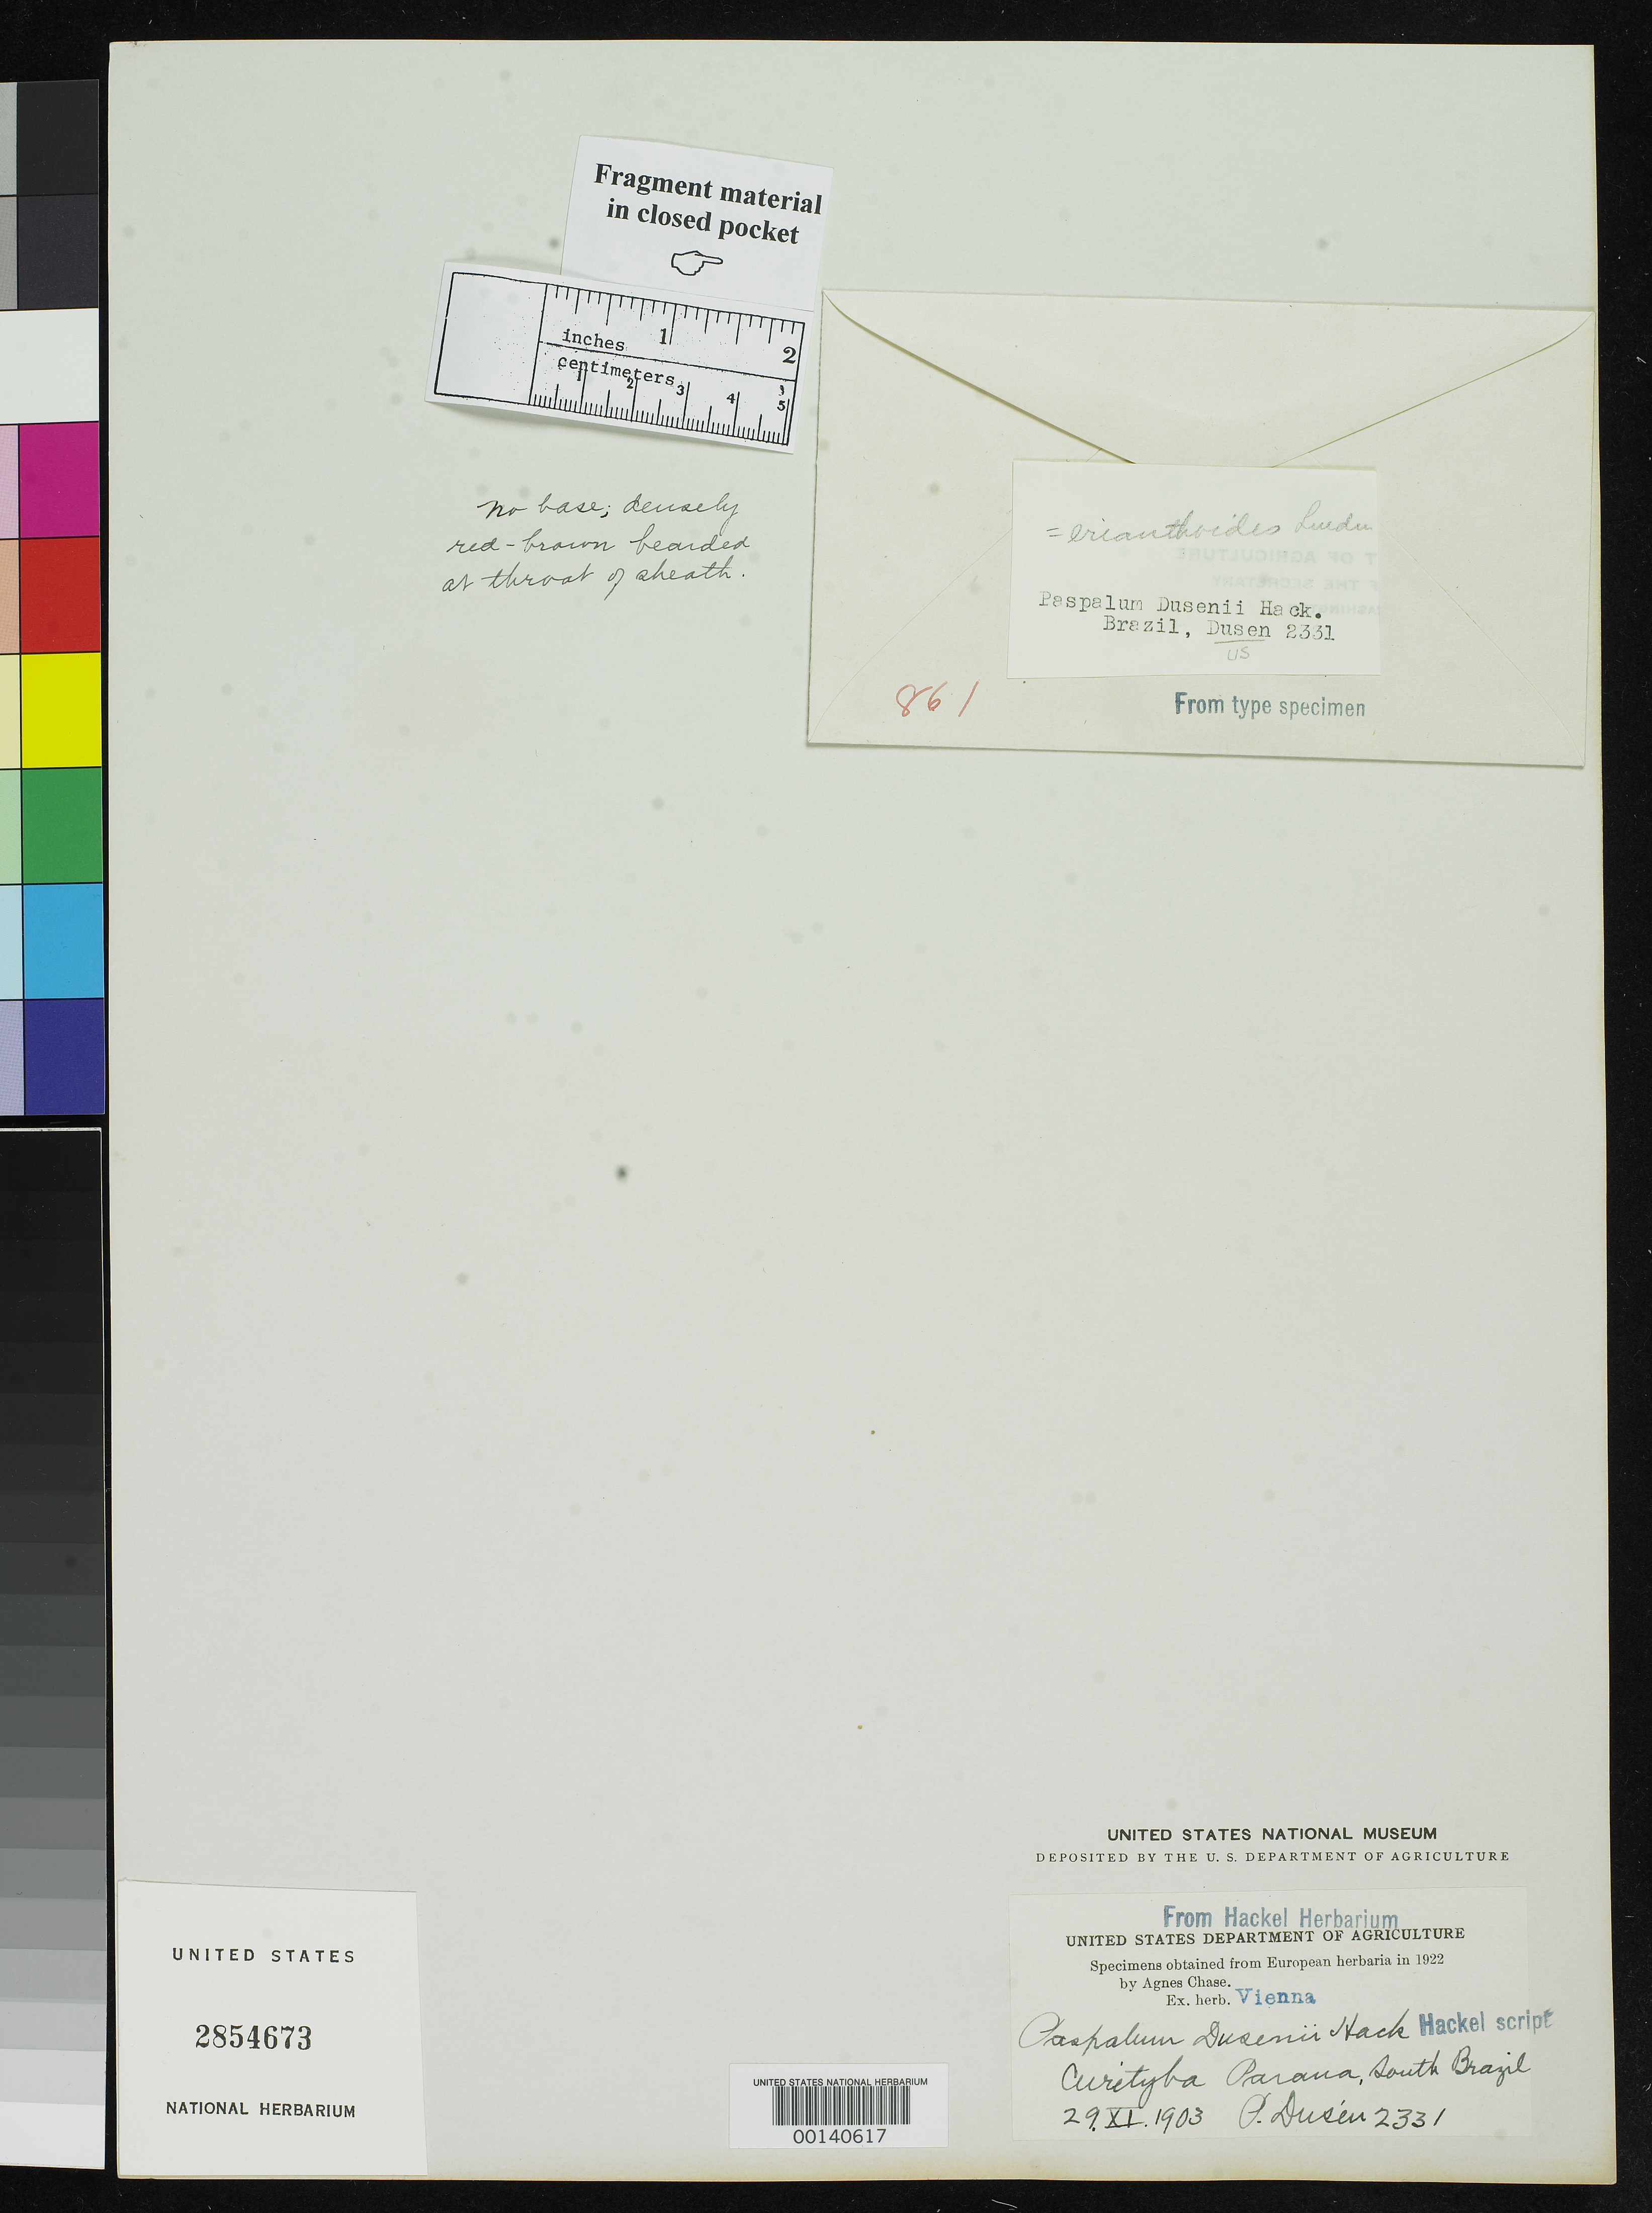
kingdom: Plantae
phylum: Tracheophyta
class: Liliopsida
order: Poales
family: Poaceae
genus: Paspalum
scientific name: Paspalum dusenii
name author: Hack. in Dusén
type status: Isotype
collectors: P. Dusén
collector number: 2331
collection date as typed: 29 Nov 1903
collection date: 1903-11-29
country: Brazil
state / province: Paraná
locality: Curitiba.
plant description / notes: Fragmentary material of type specimen ex herb. Hackel (Vienna).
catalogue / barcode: US 2854673